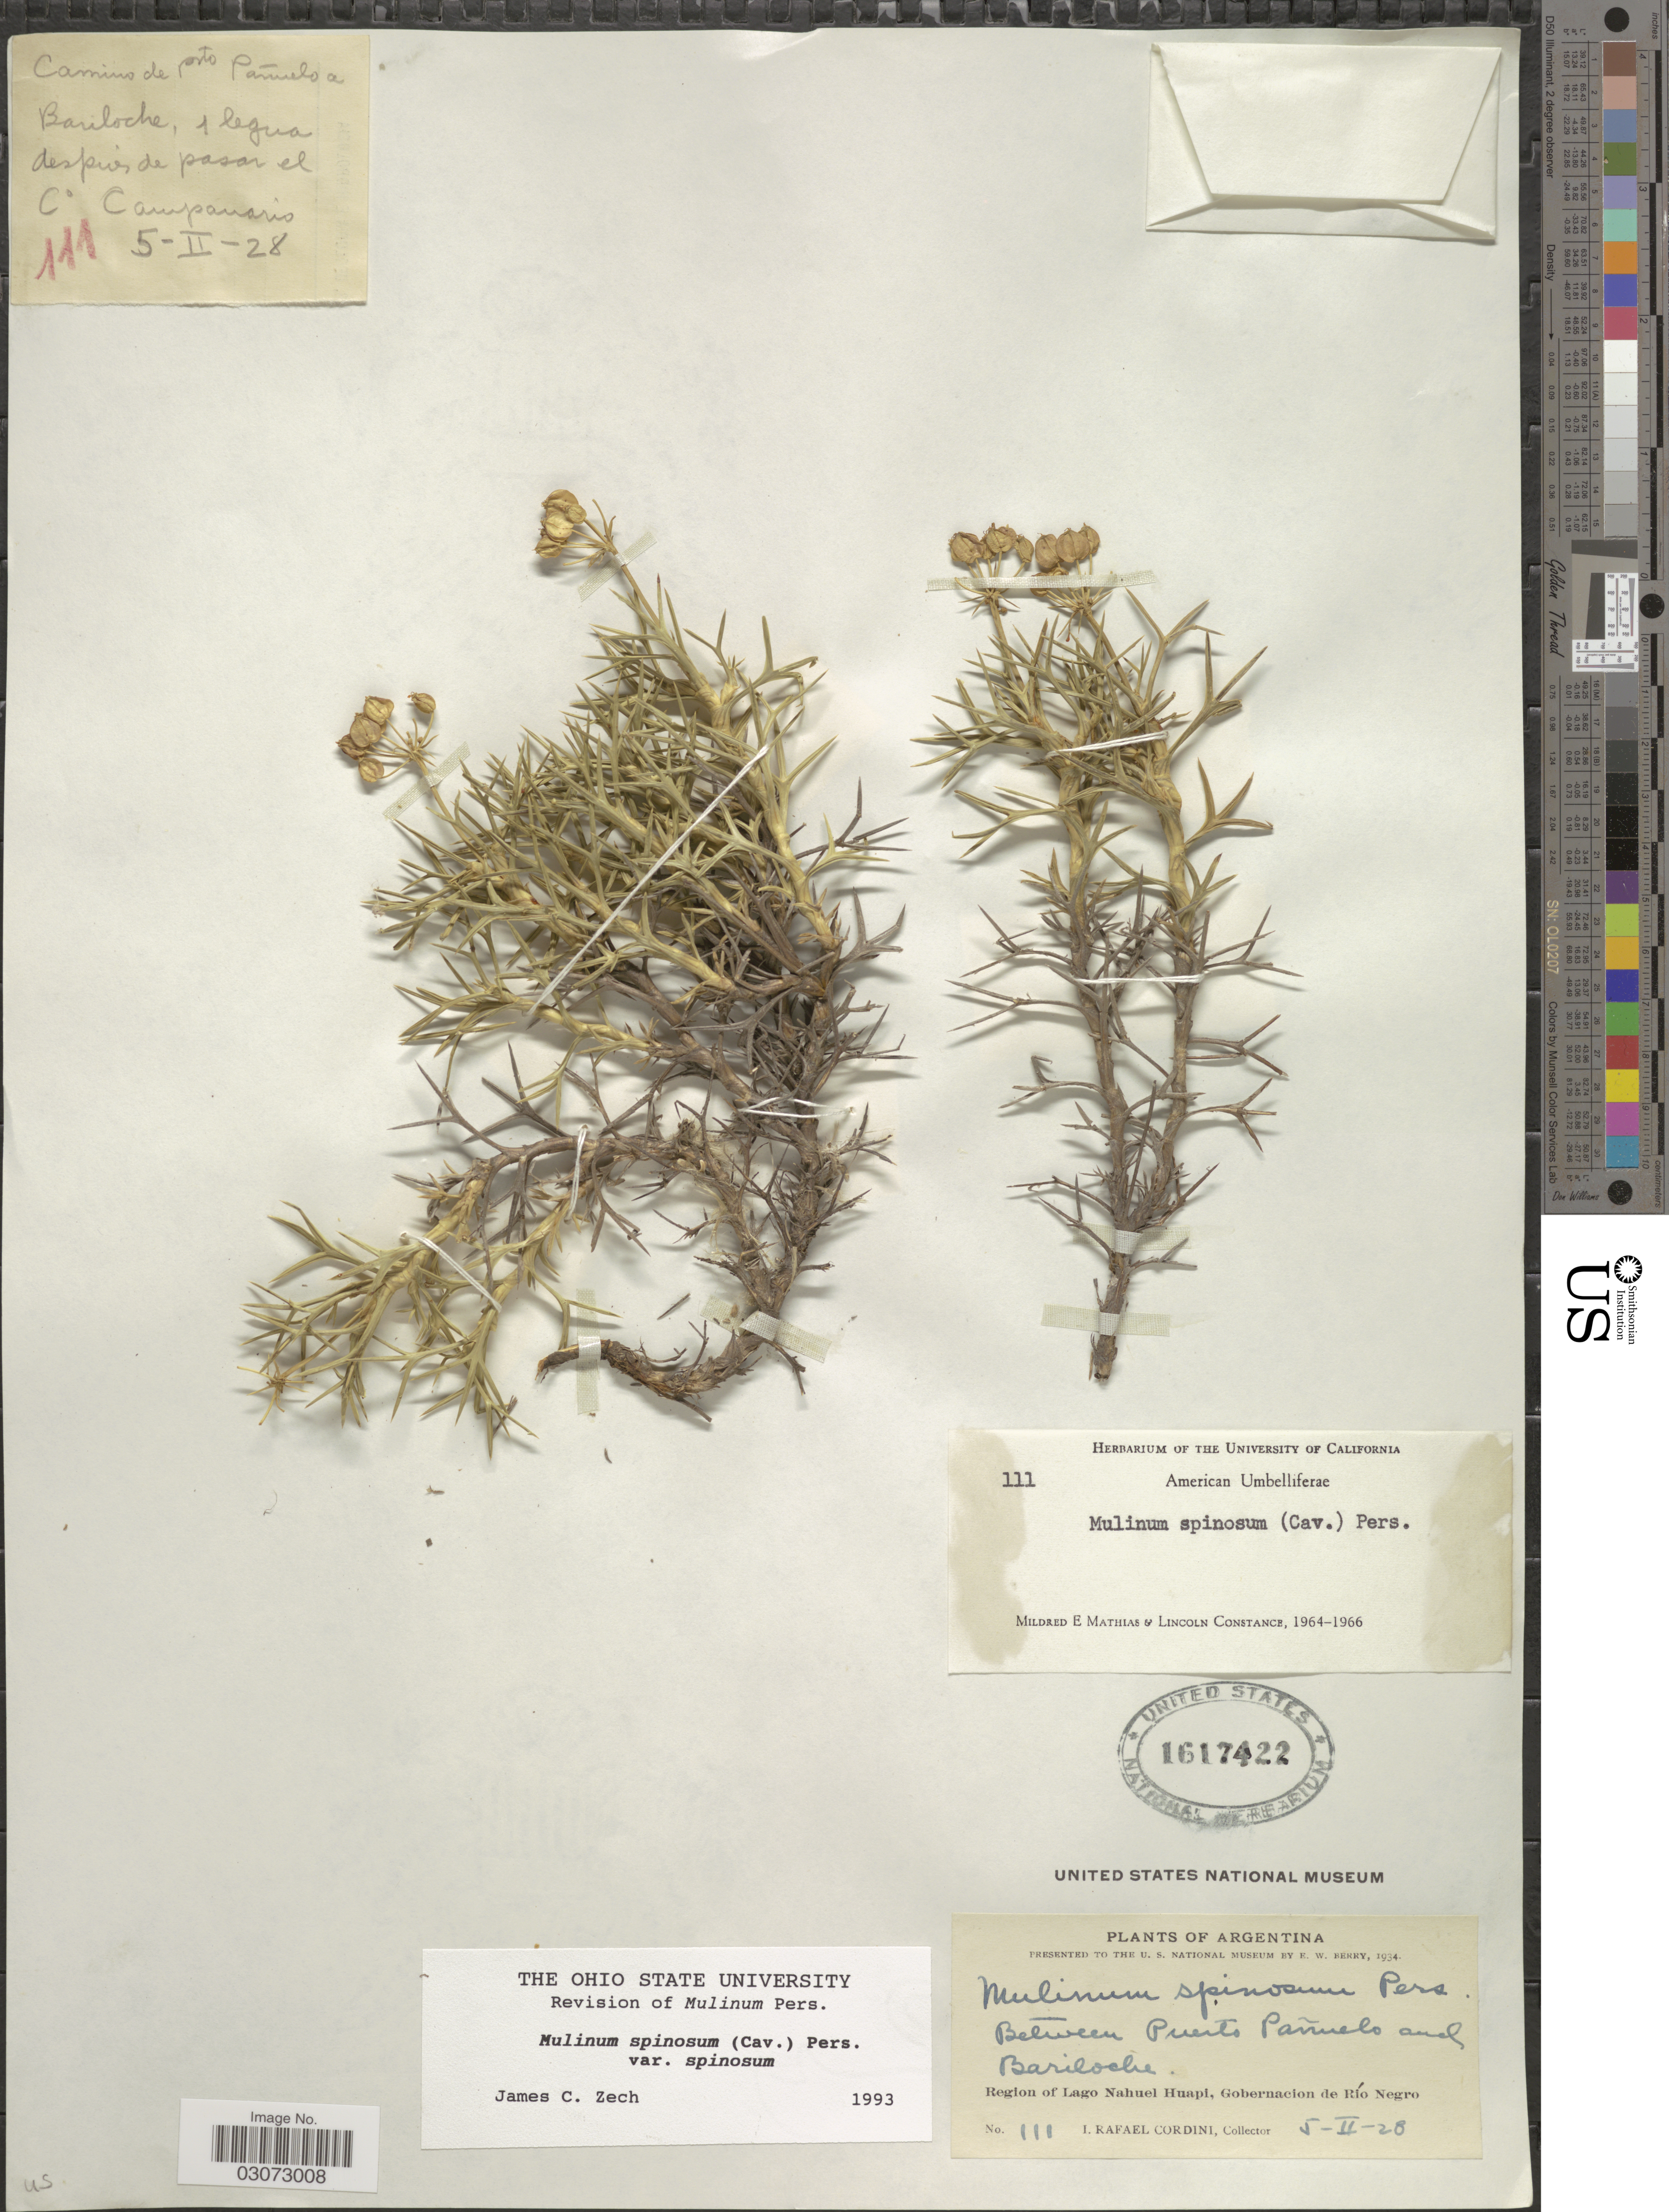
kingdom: Plantae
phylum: Tracheophyta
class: Magnoliopsida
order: Apiales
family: Apiaceae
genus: Mulinum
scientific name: Mulinum spinosum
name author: Pers.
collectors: I. Cordini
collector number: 111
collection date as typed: Transcribed d/m/y: 5/2/28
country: Argentina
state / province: Rio Negro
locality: Between Puerto Pañuelo and Bariloche. Region of Lago Nahuel Huapi, Gobernacion de Río Negro.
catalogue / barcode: US 1617422